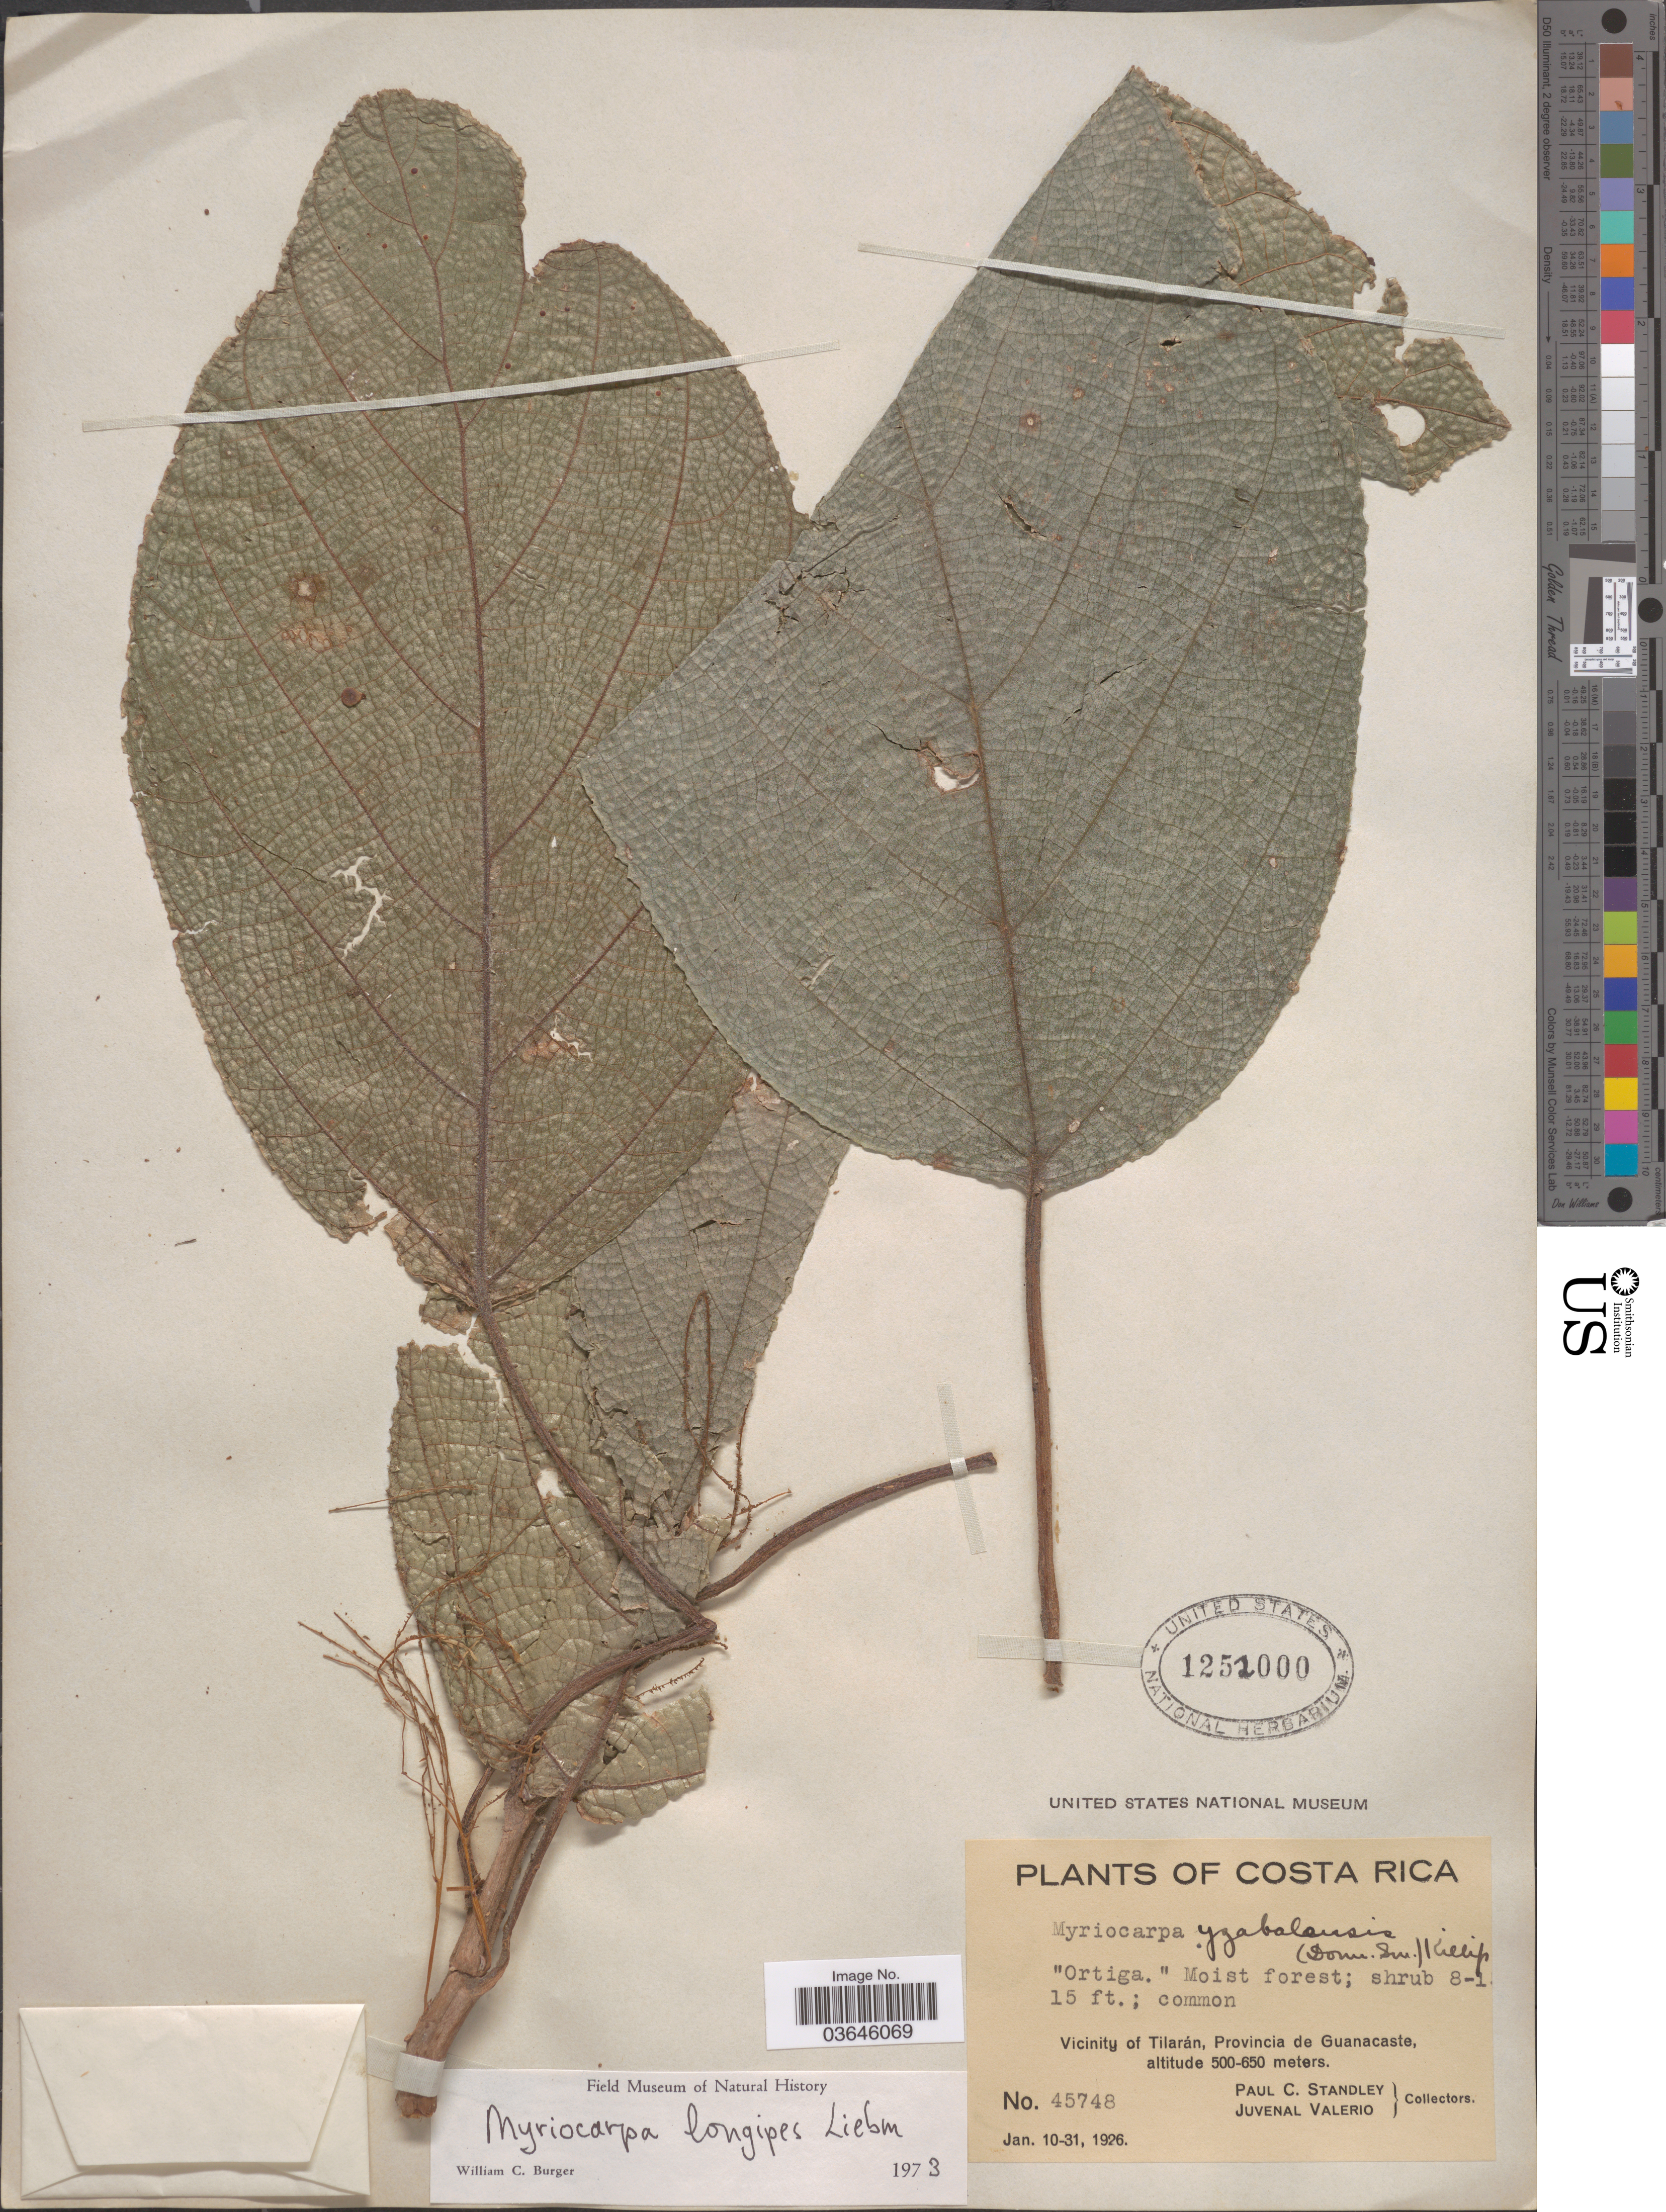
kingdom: Plantae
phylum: Tracheophyta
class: Magnoliopsida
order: Rosales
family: Urticaceae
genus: Myriocarpa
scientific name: Myriocarpa longipes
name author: Liebm.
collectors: P. C. Standley & J. Valerio R.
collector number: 45748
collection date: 1926-01-10/1926-01-31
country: Costa Rica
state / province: Guanacaste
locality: Vicinity of Tilarán.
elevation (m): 500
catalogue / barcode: US 1252000